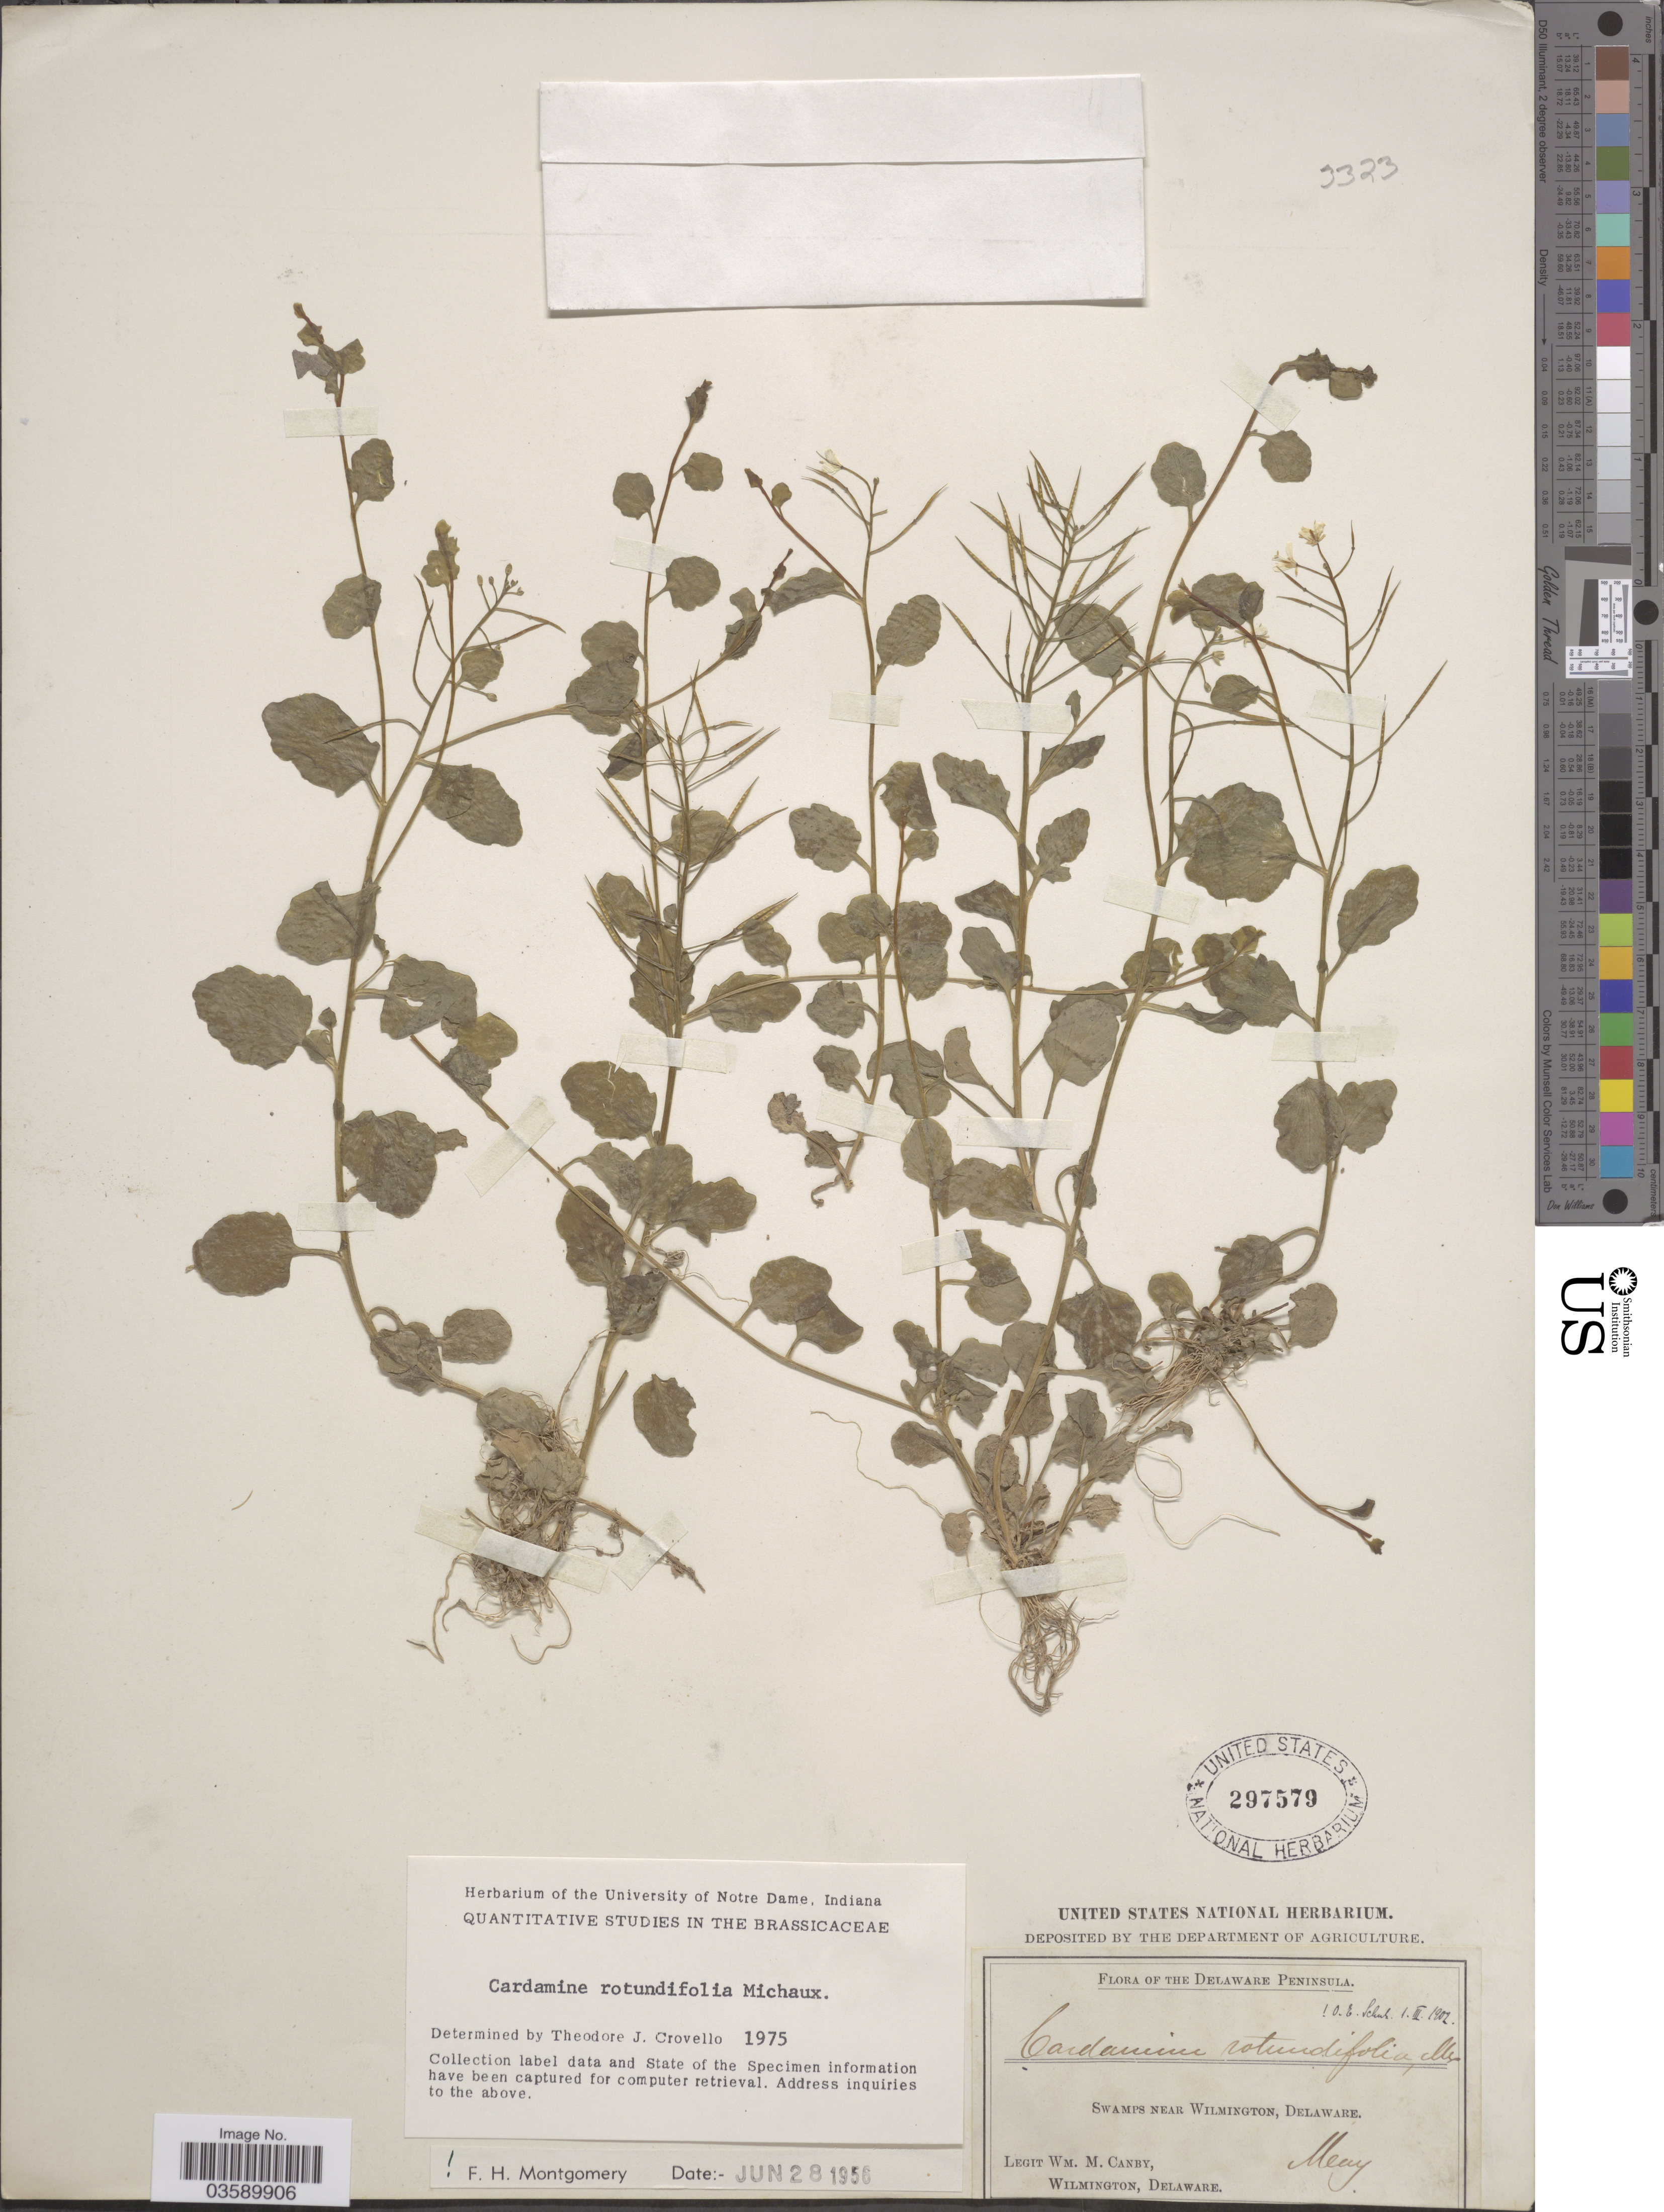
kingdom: Plantae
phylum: Tracheophyta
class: Magnoliopsida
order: Brassicales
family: Brassicaceae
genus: Cardamine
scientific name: Cardamine rotundifolia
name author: Michx.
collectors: W. M. Canby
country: United States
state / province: Delaware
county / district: New Castle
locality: Delaware Peninsula. Swamps near Wilmington.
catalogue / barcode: US 297579